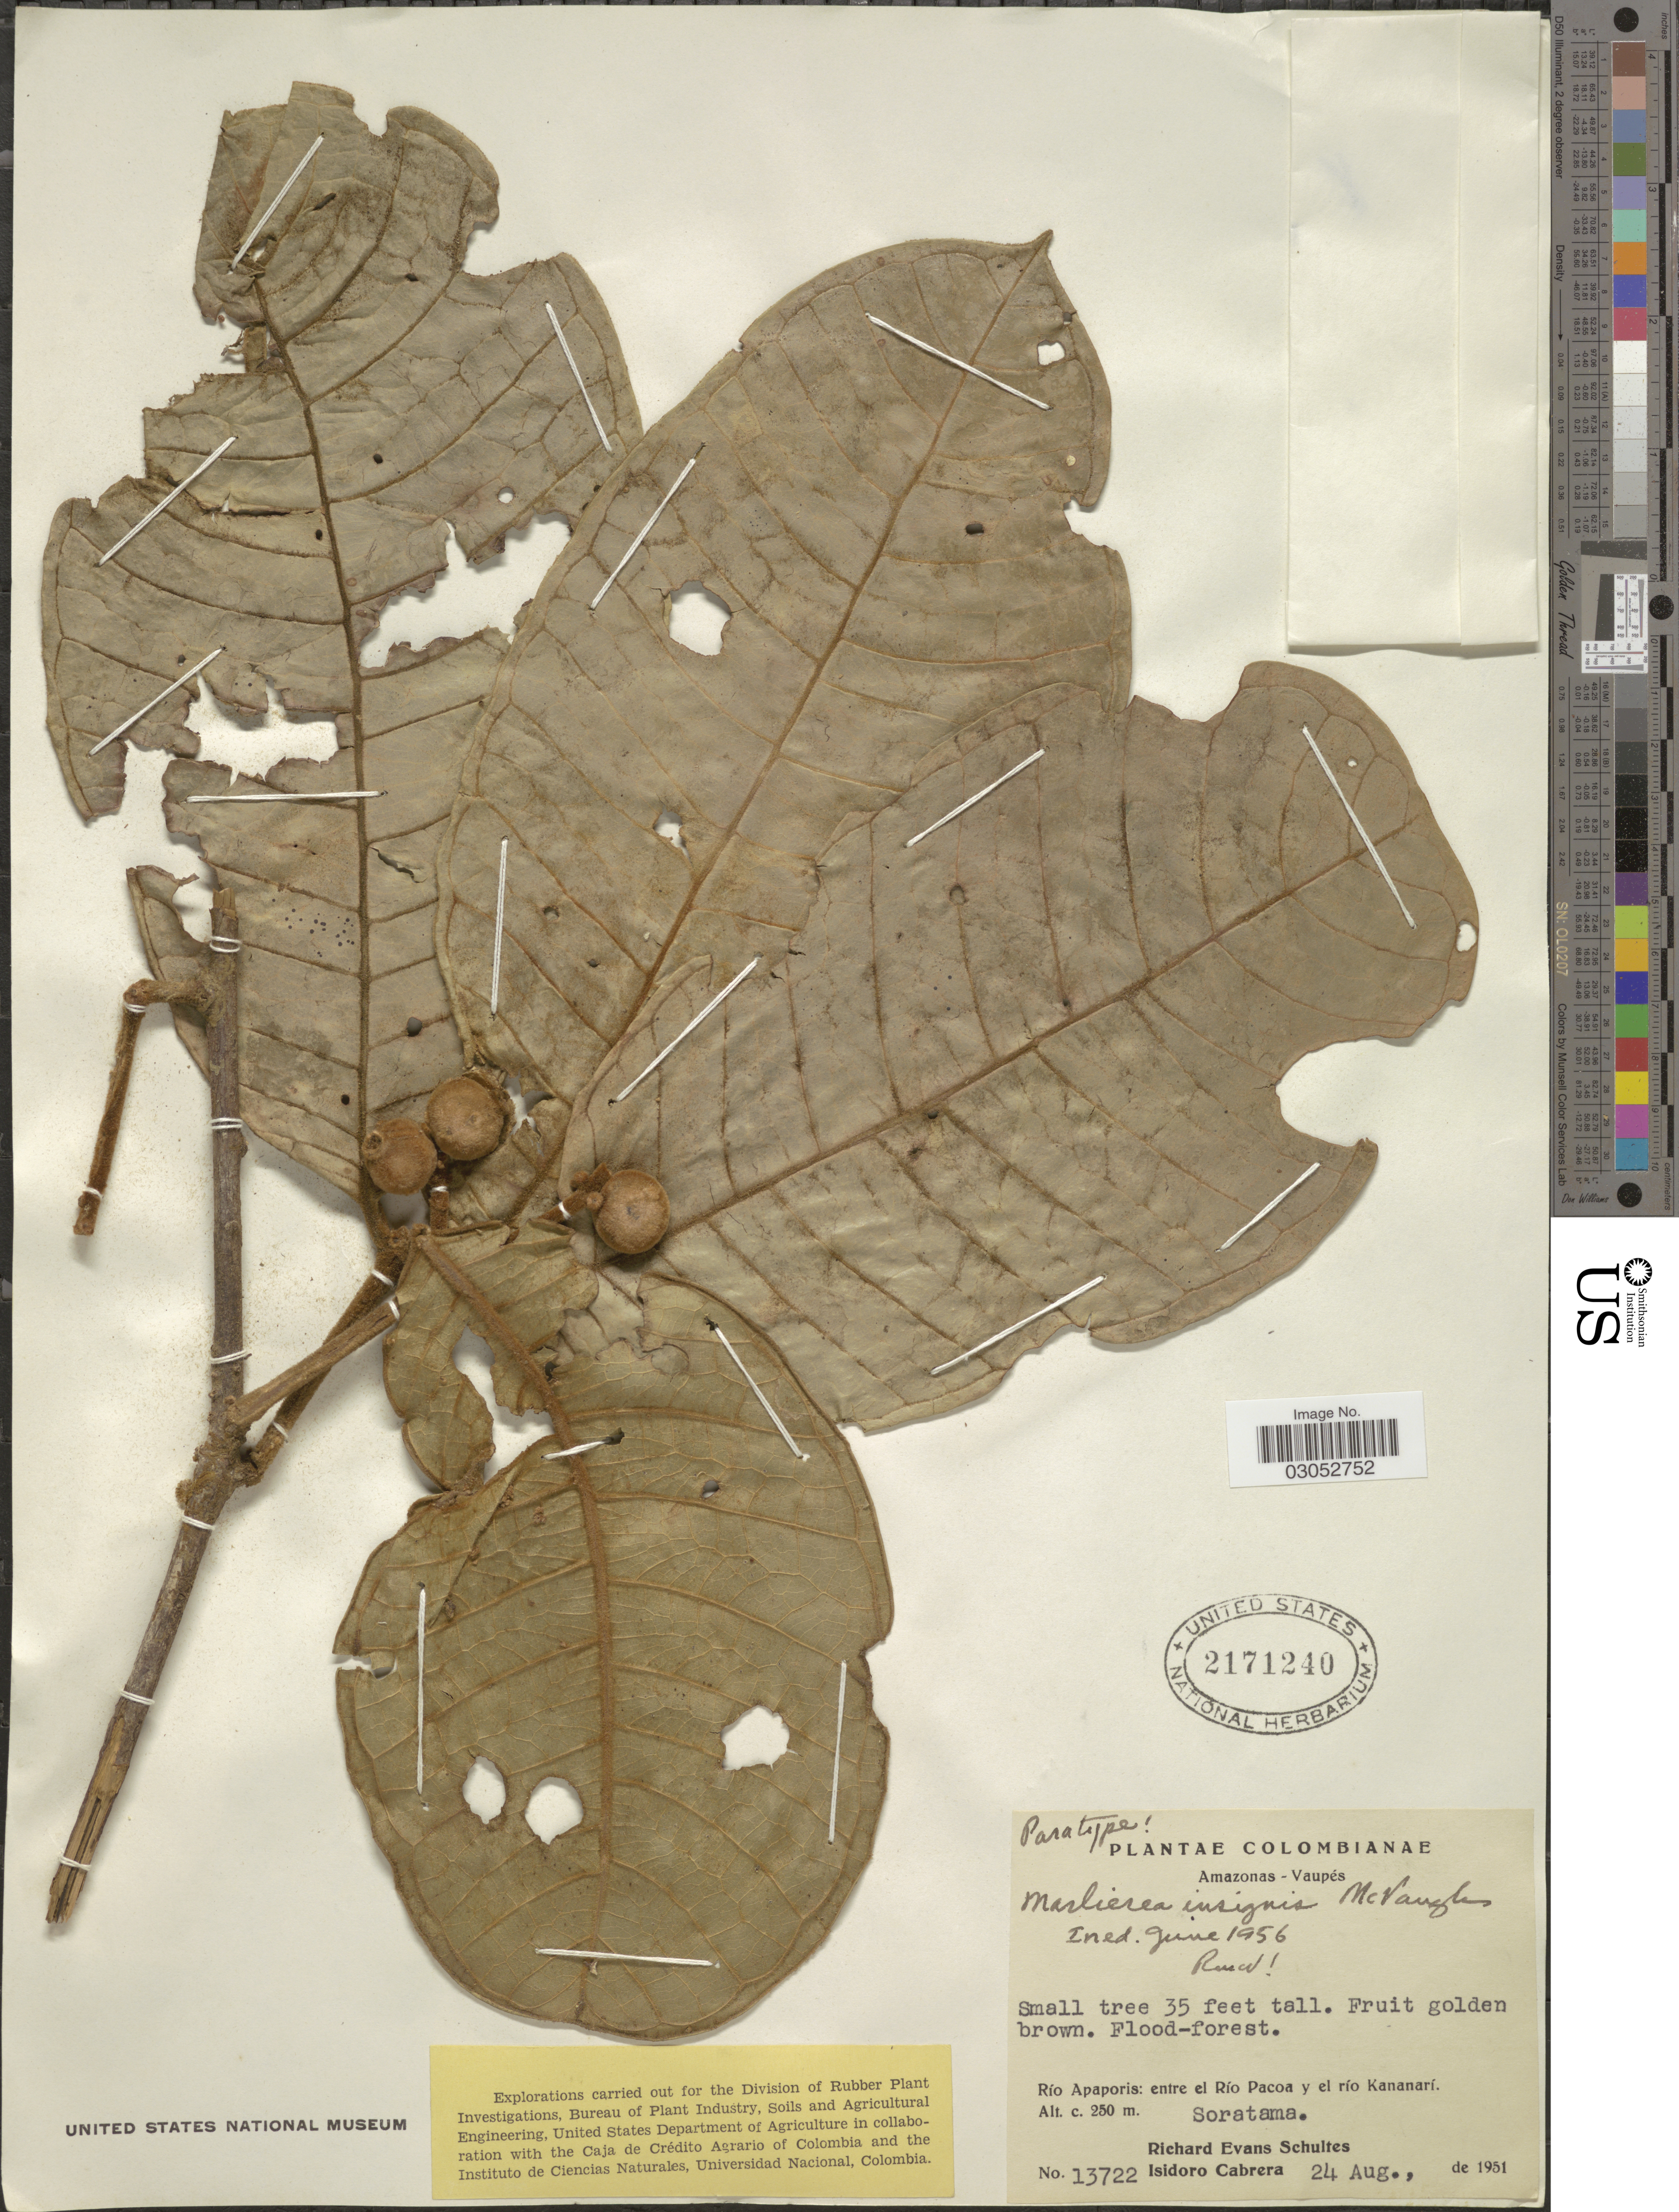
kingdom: Plantae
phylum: Tracheophyta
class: Magnoliopsida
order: Myrtales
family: Myrtaceae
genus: Myrcia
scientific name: Myrcia insignis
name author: (McVaugh) E. Lucas & C.E. Wilson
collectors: R. E. Schultes & I. Cabrera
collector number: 13722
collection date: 1951-08-24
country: Colombia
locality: Amazonas-Vaupés. Río Apaporis: entre el Río Pacoa y el Río Kananarí. Soratama.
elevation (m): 250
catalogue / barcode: US 2171240